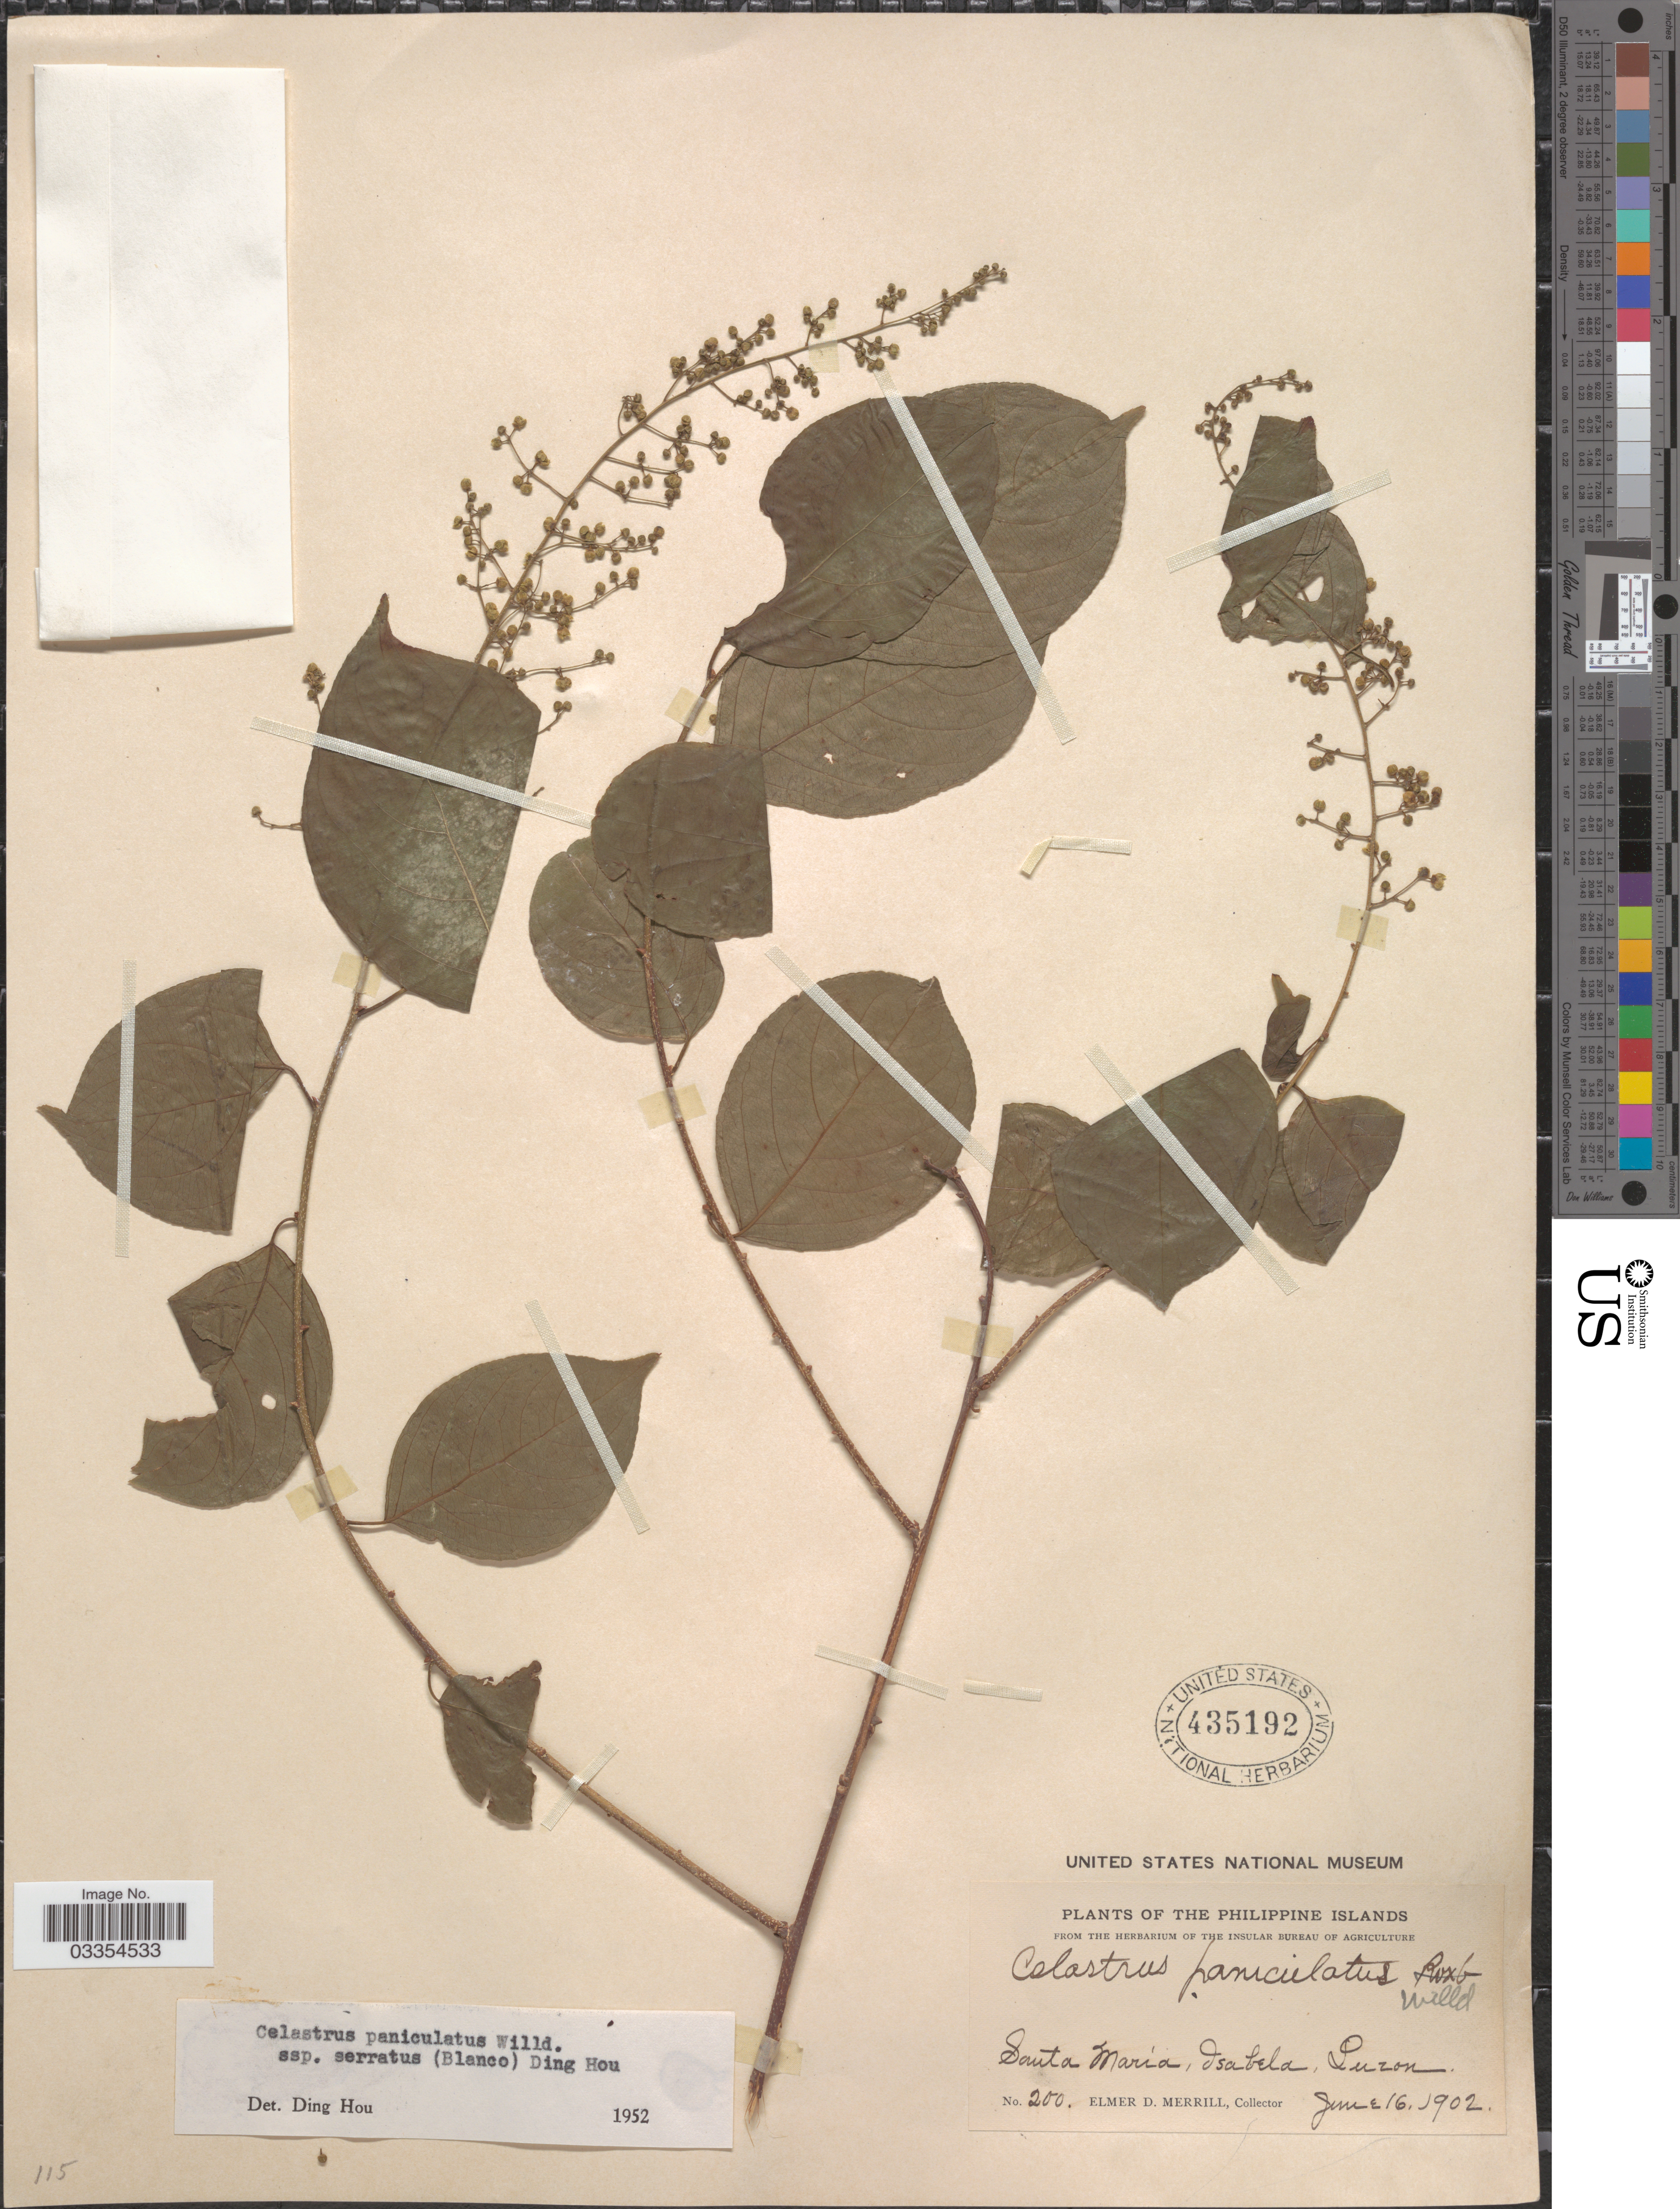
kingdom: Plantae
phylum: Tracheophyta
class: Magnoliopsida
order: Celastrales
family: Celastraceae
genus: Celastrus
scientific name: Celastrus paniculatus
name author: Willd.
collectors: E. D. Merrill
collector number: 200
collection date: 1902-06-16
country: Philippines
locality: Santa Maria, Isabela, Luzon.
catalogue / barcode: US 435192